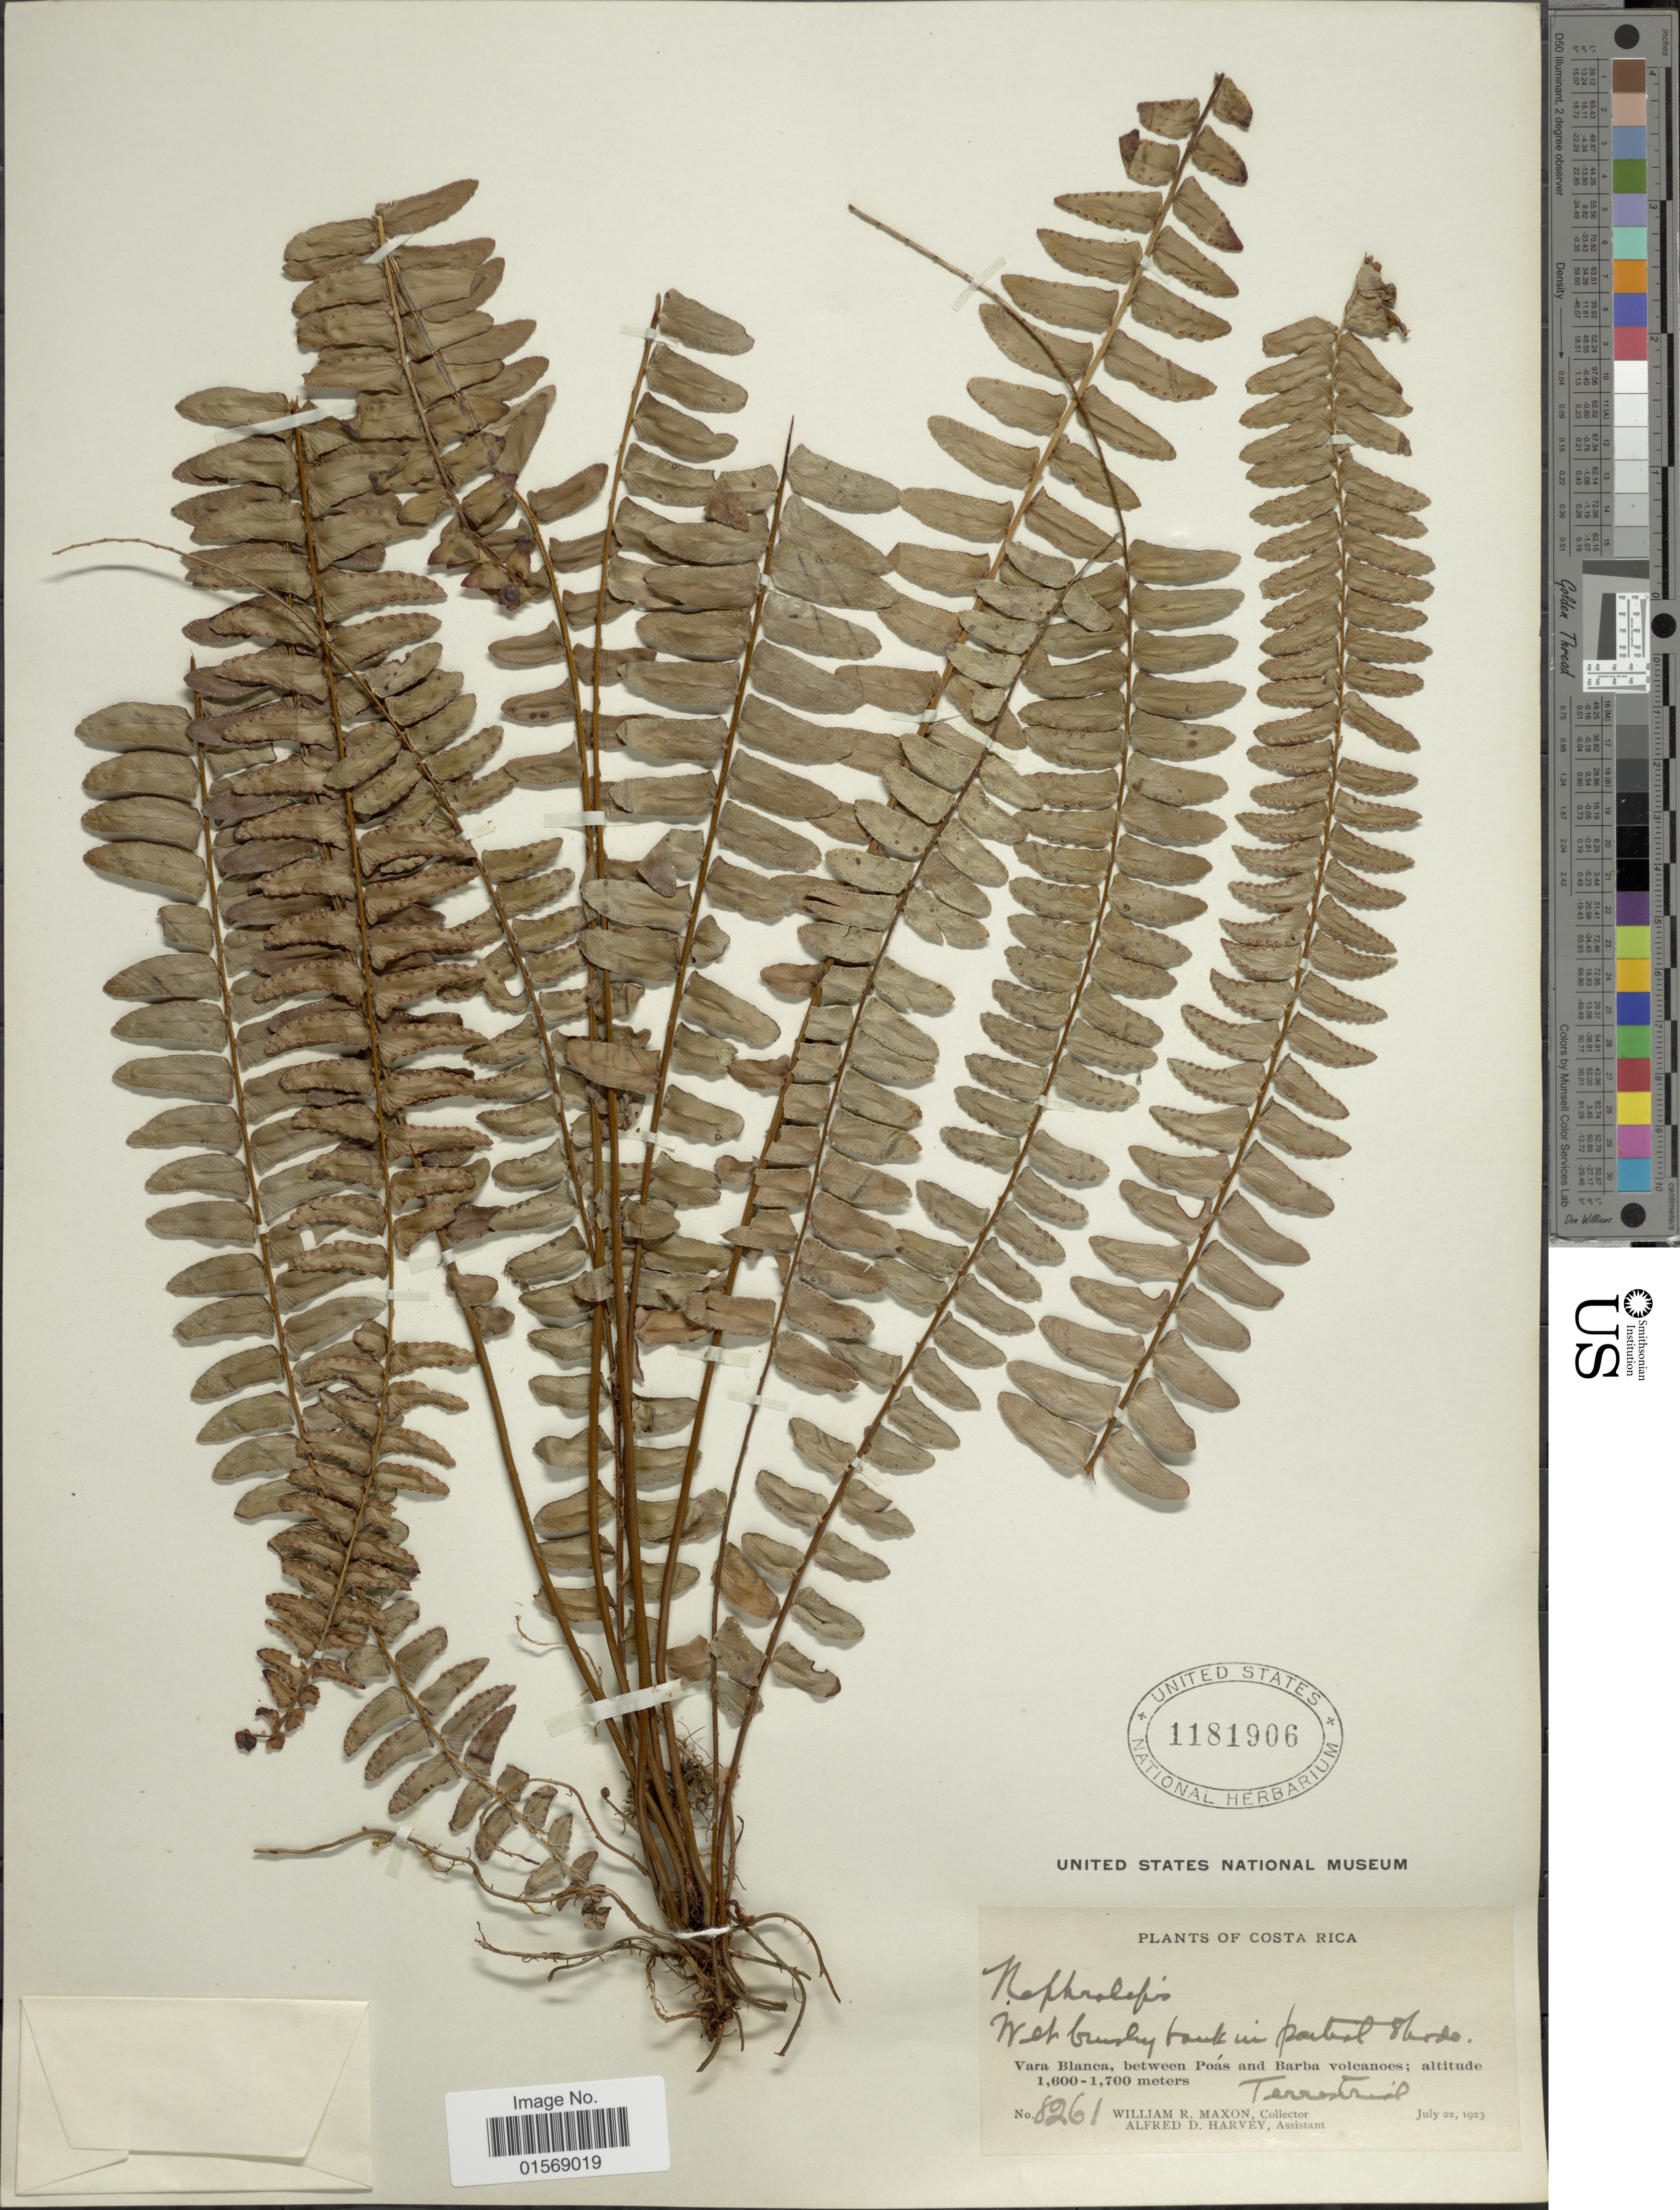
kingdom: Plantae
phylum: Tracheophyta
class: Polypodiopsida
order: Polypodiales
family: Nephrolepidaceae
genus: Nephrolepis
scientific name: Nephrolepis pectinata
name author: (Willd.) Schott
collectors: W. R. Maxon & A. D. Harvey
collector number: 8261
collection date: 1923-07-22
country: Costa Rica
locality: Costa Rica, Vara Blanca, between Poas and Barba volcanoes.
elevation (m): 1600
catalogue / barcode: US 1181906